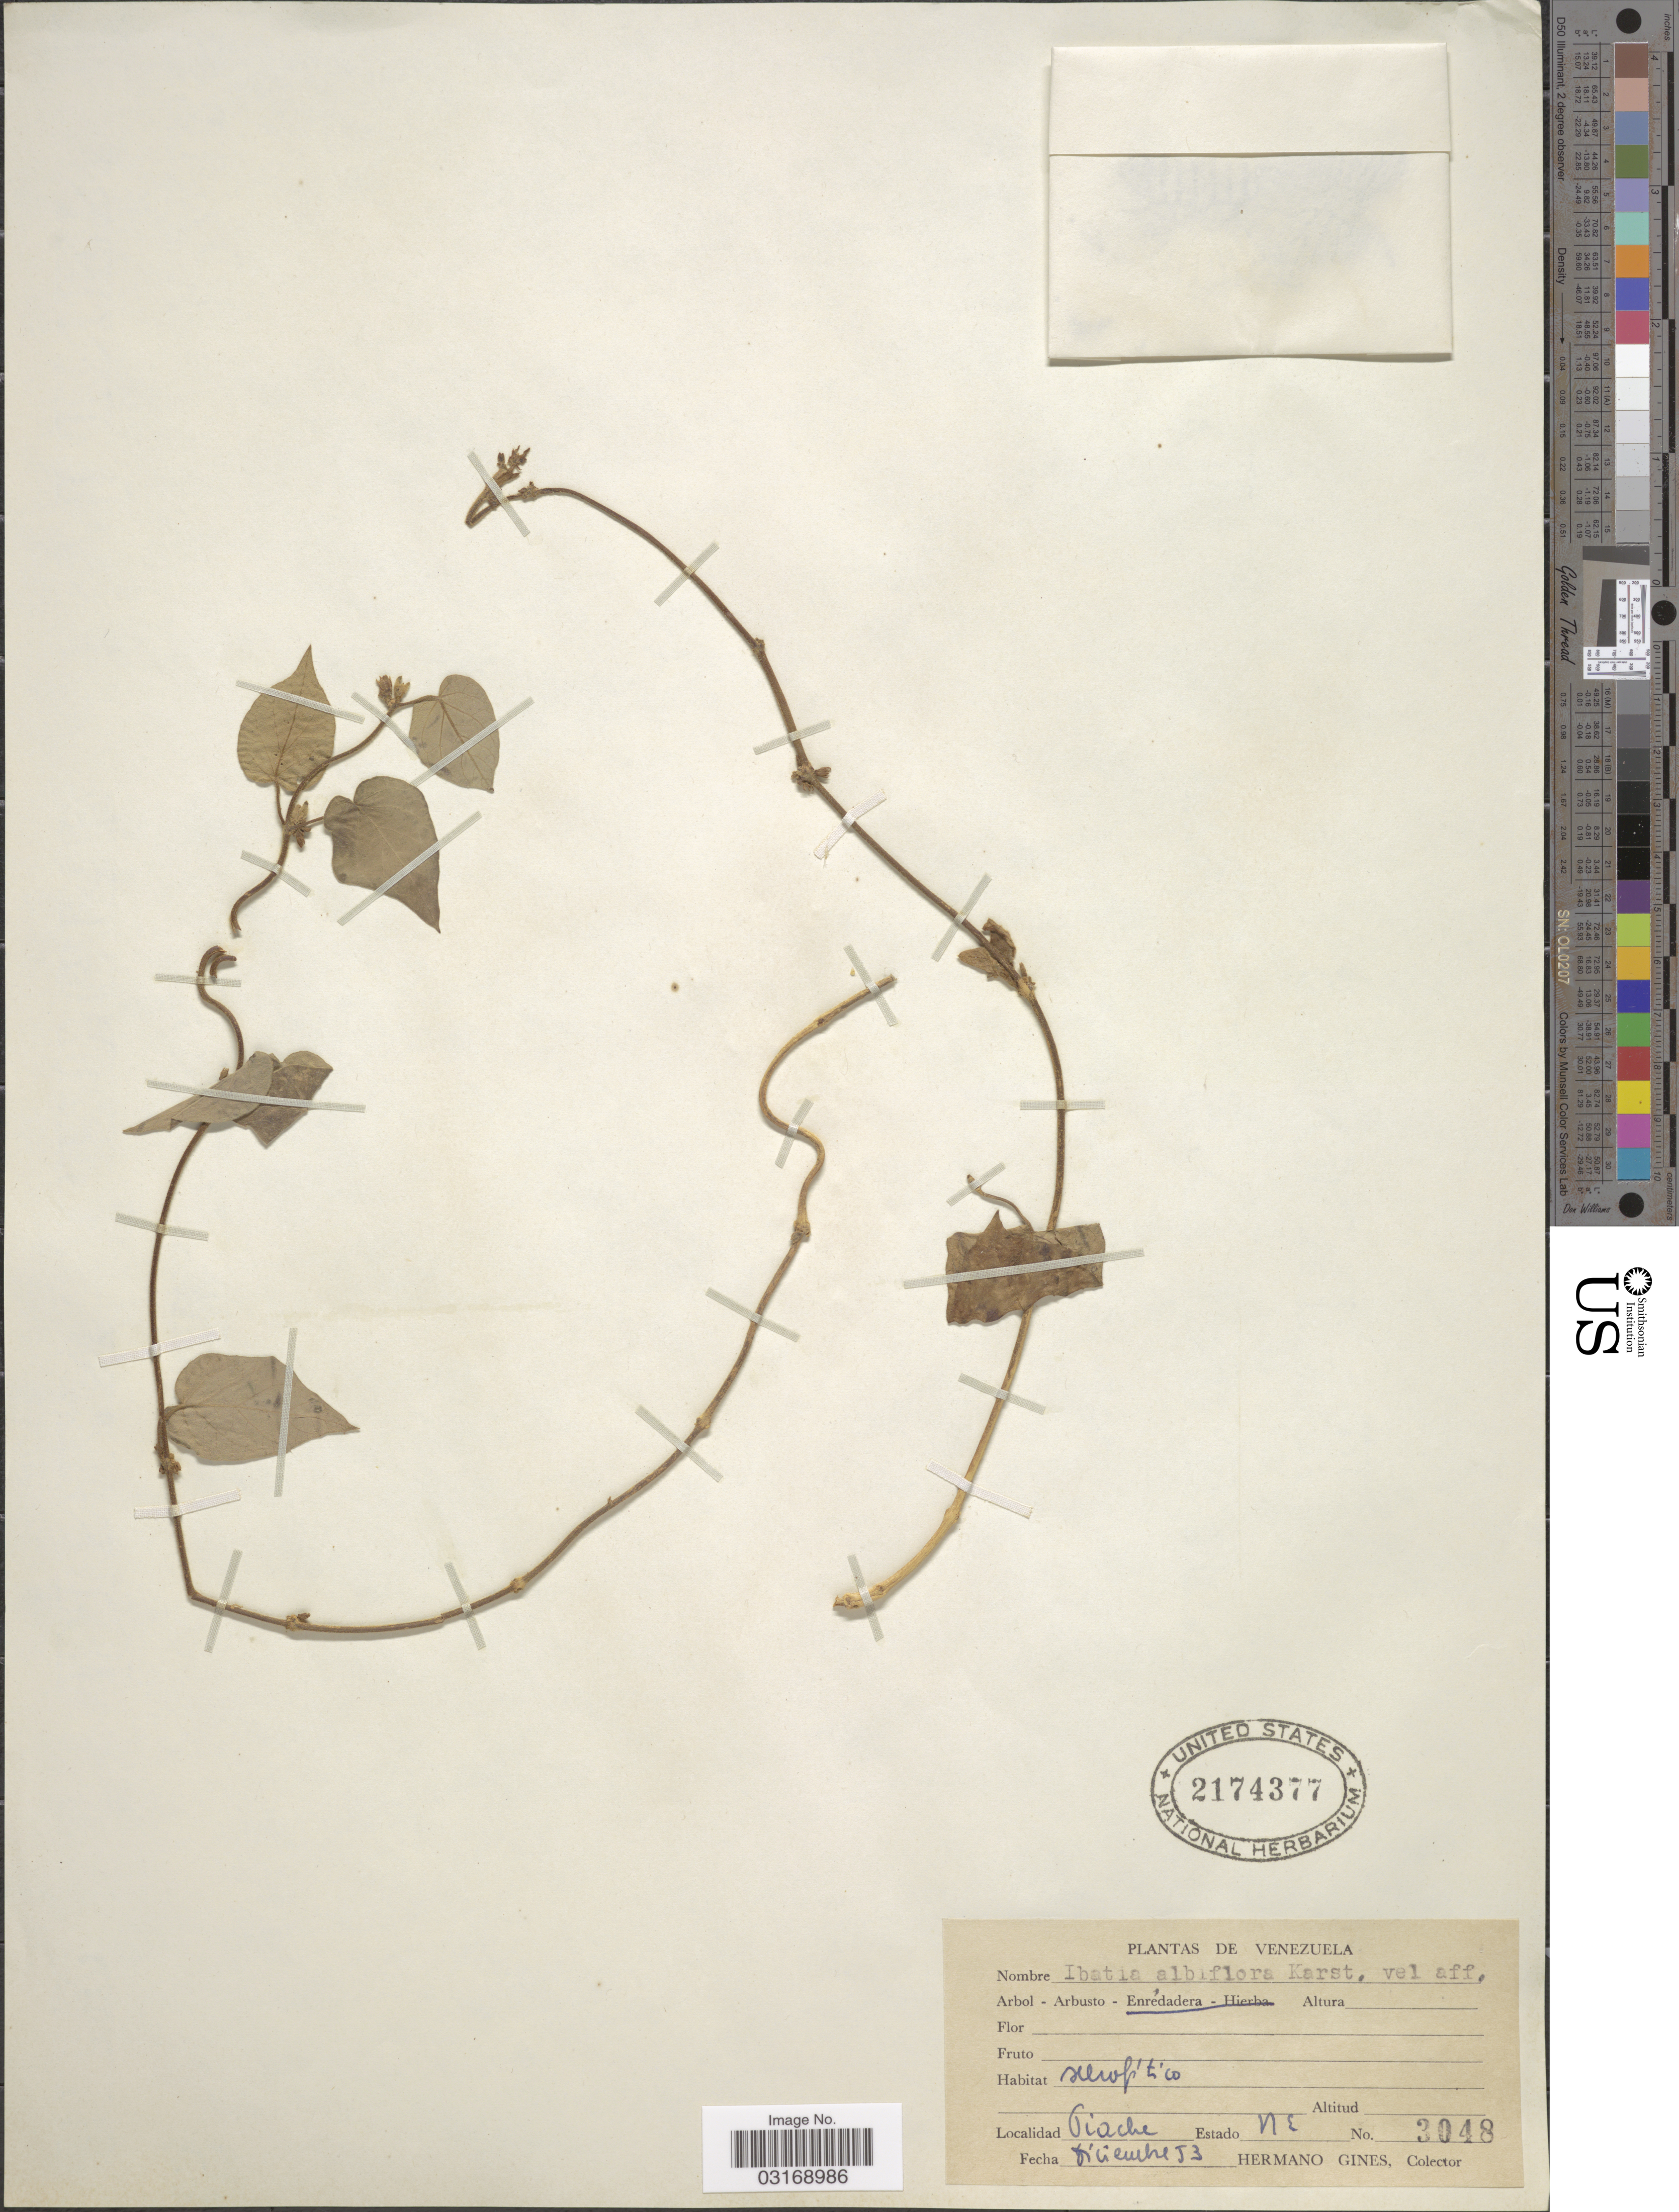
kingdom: Plantae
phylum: Tracheophyta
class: Magnoliopsida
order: Gentianales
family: Apocynaceae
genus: Ibatia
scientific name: Ibatia albiflora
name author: H. Karst.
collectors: Bro. Gines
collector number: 3048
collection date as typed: Transcribed d/m/y: /12/53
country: Venezuela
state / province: Nueva Esparta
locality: Piache.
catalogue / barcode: US 2174377